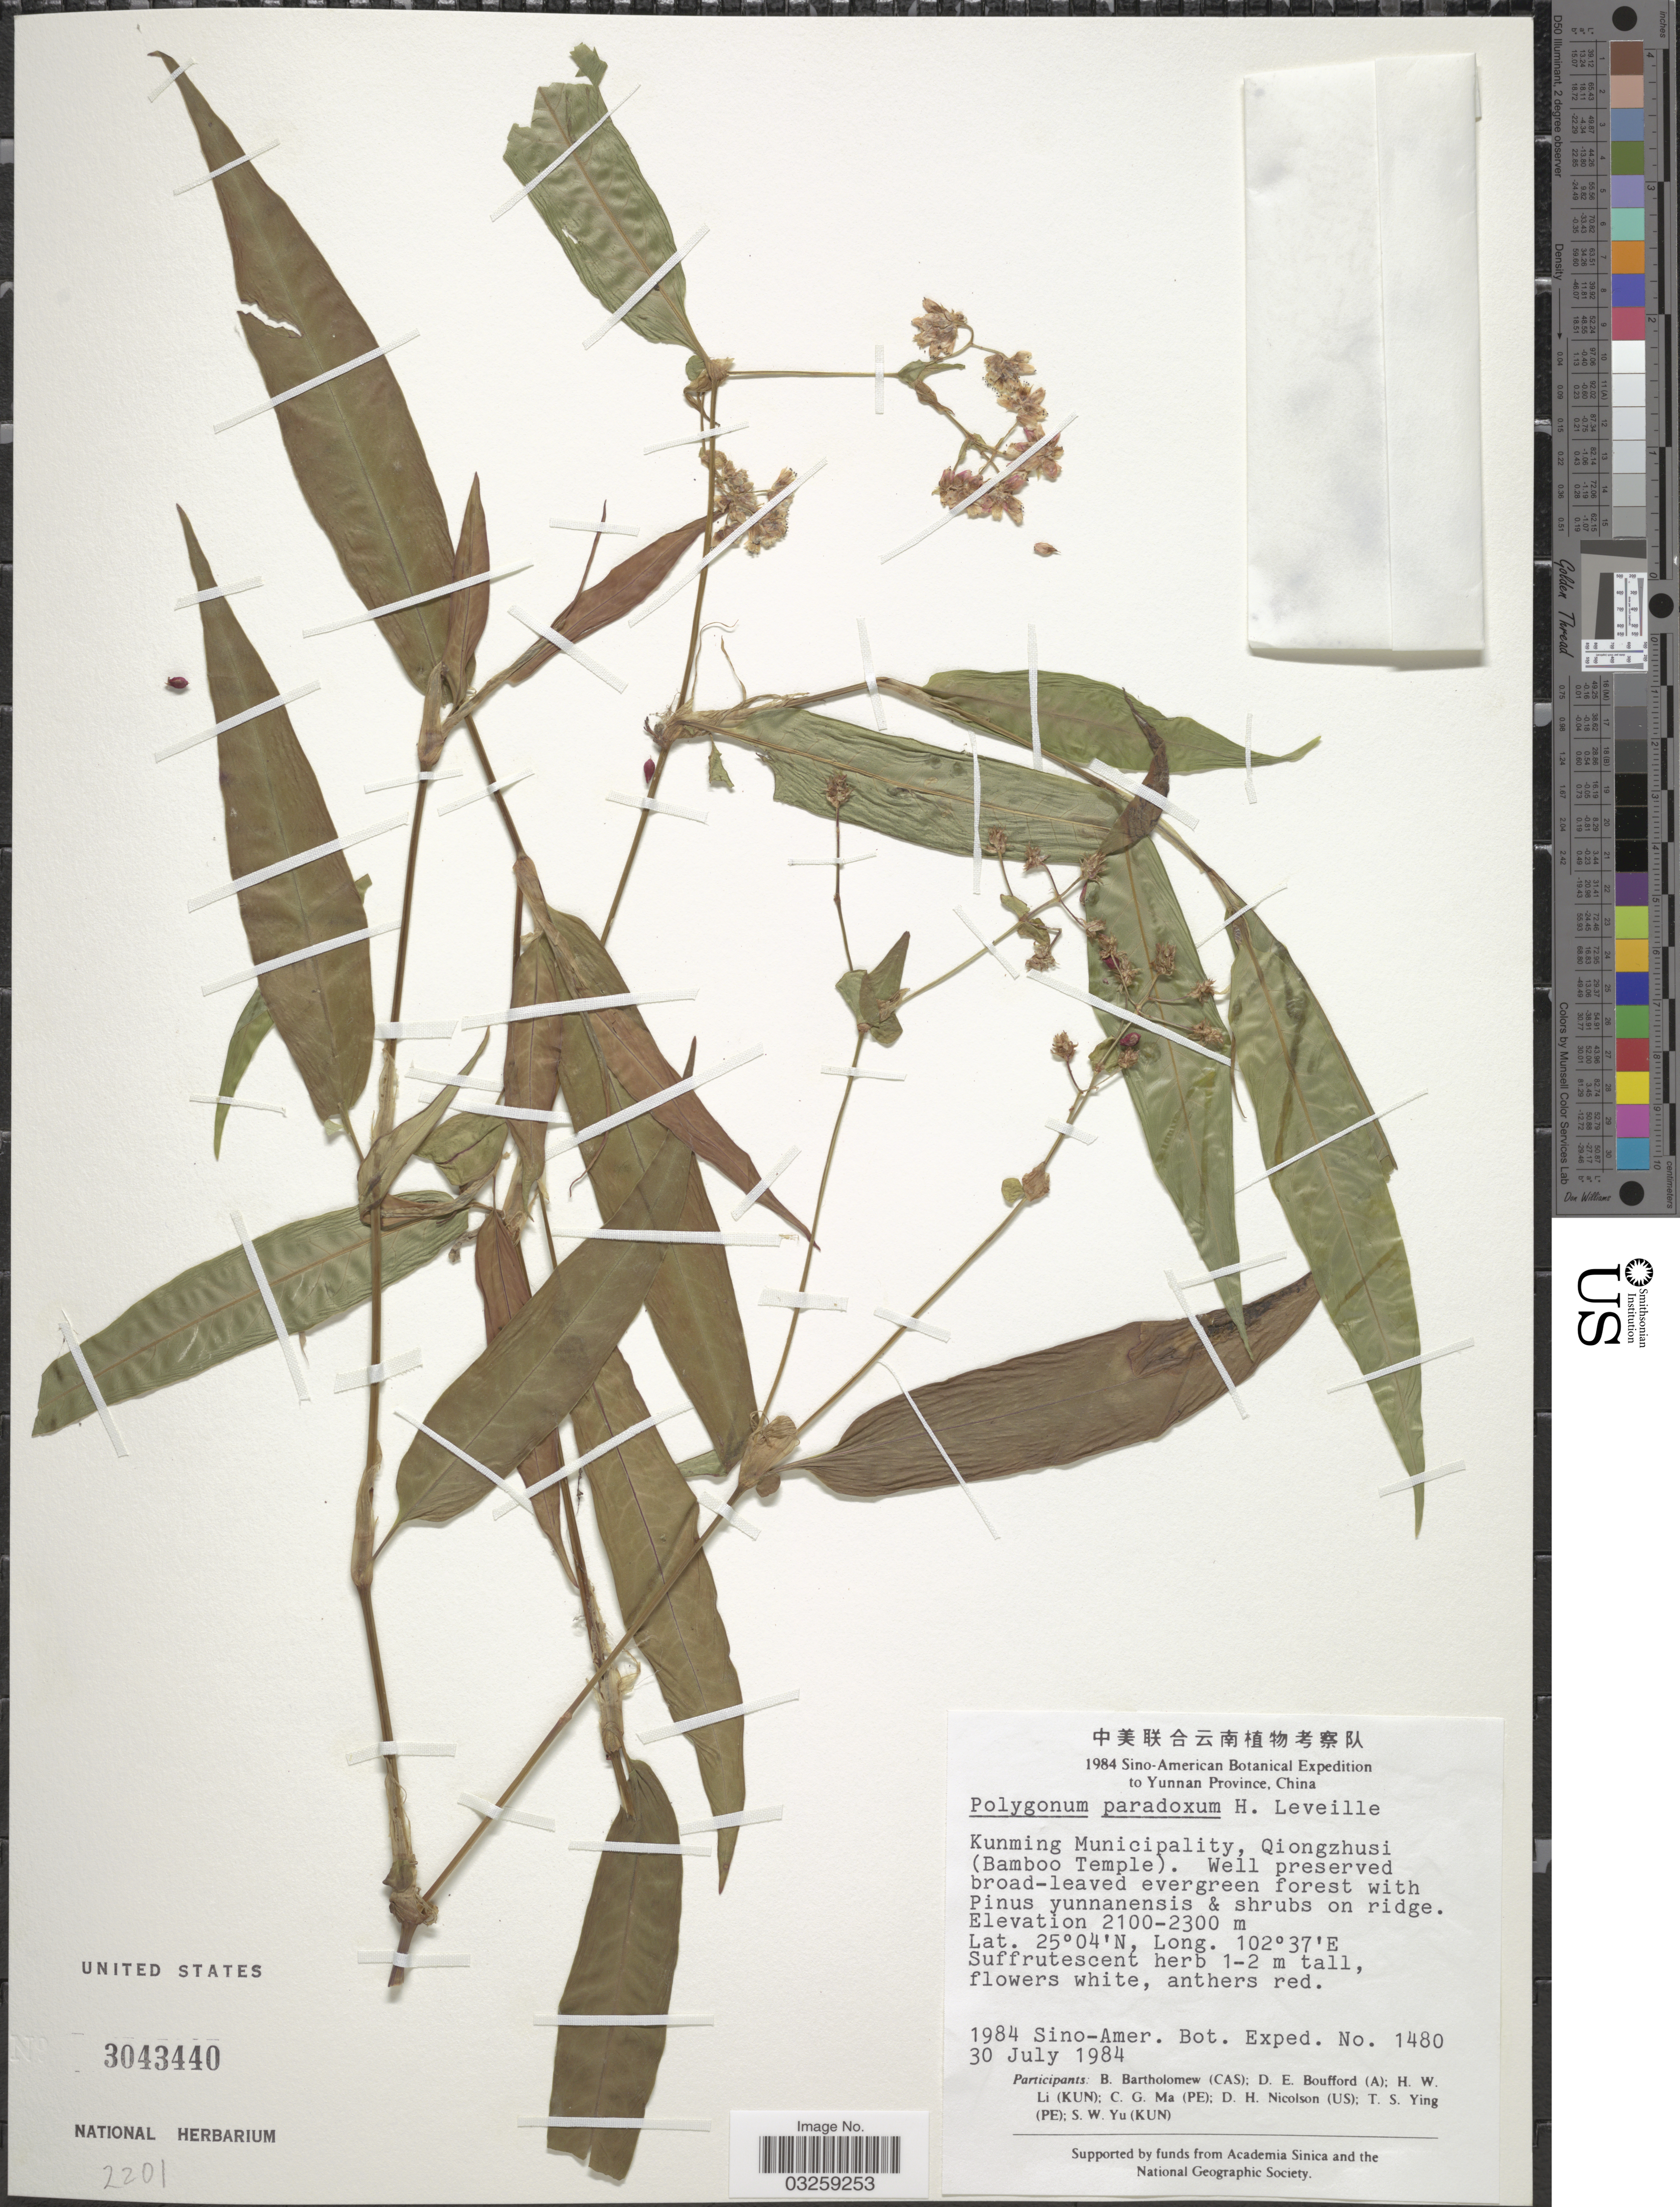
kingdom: Plantae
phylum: Tracheophyta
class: Magnoliopsida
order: Caryophyllales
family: Polygonaceae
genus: Polygonum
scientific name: Polygonum paradoxum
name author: H. Lév.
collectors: Sino-Amer. Bot. Exped. 1984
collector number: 1480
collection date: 1984-07-30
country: China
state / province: Yunnan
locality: Kunming Municipality, Qiongzhusi (Bamboo Temple).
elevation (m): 2100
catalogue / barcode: US 3043440